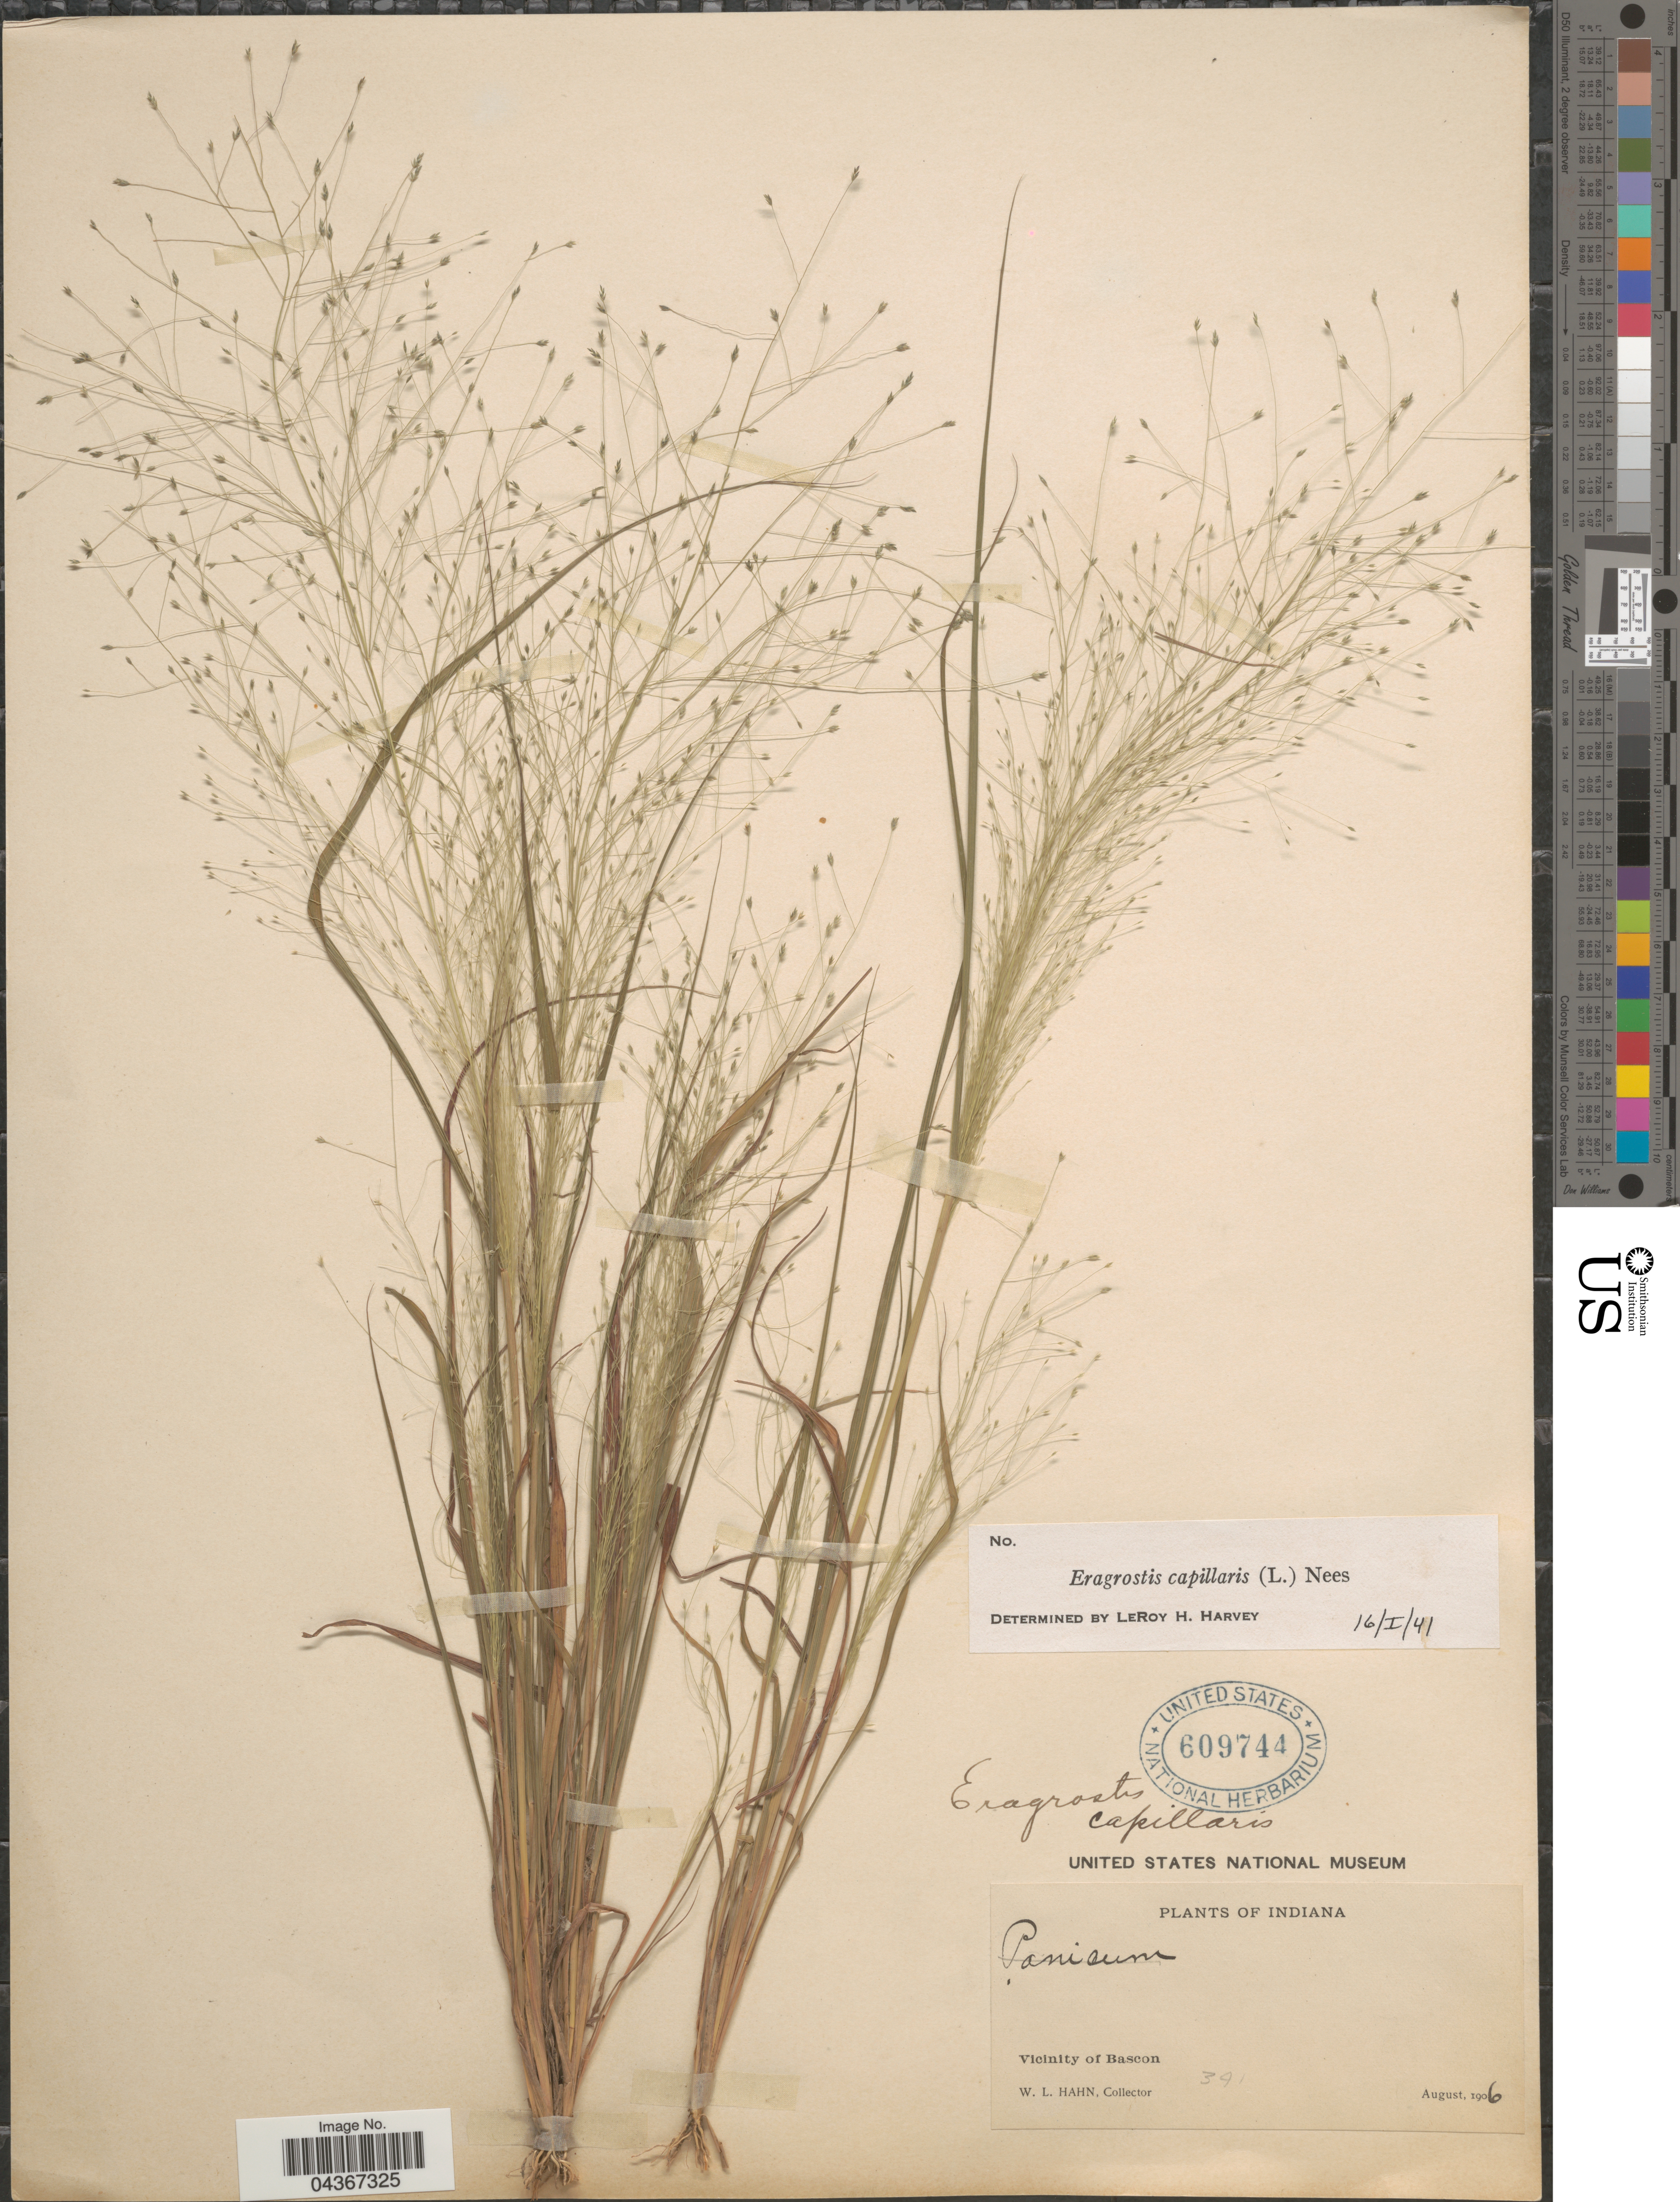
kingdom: Plantae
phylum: Tracheophyta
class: Liliopsida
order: Poales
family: Poaceae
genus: Eragrostis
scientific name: Eragrostis capillaris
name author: (L.) Nees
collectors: W. L. Hahn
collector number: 341?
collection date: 1906-08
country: United States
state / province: Indiana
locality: Vicinity of Bascon.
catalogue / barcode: US 609744